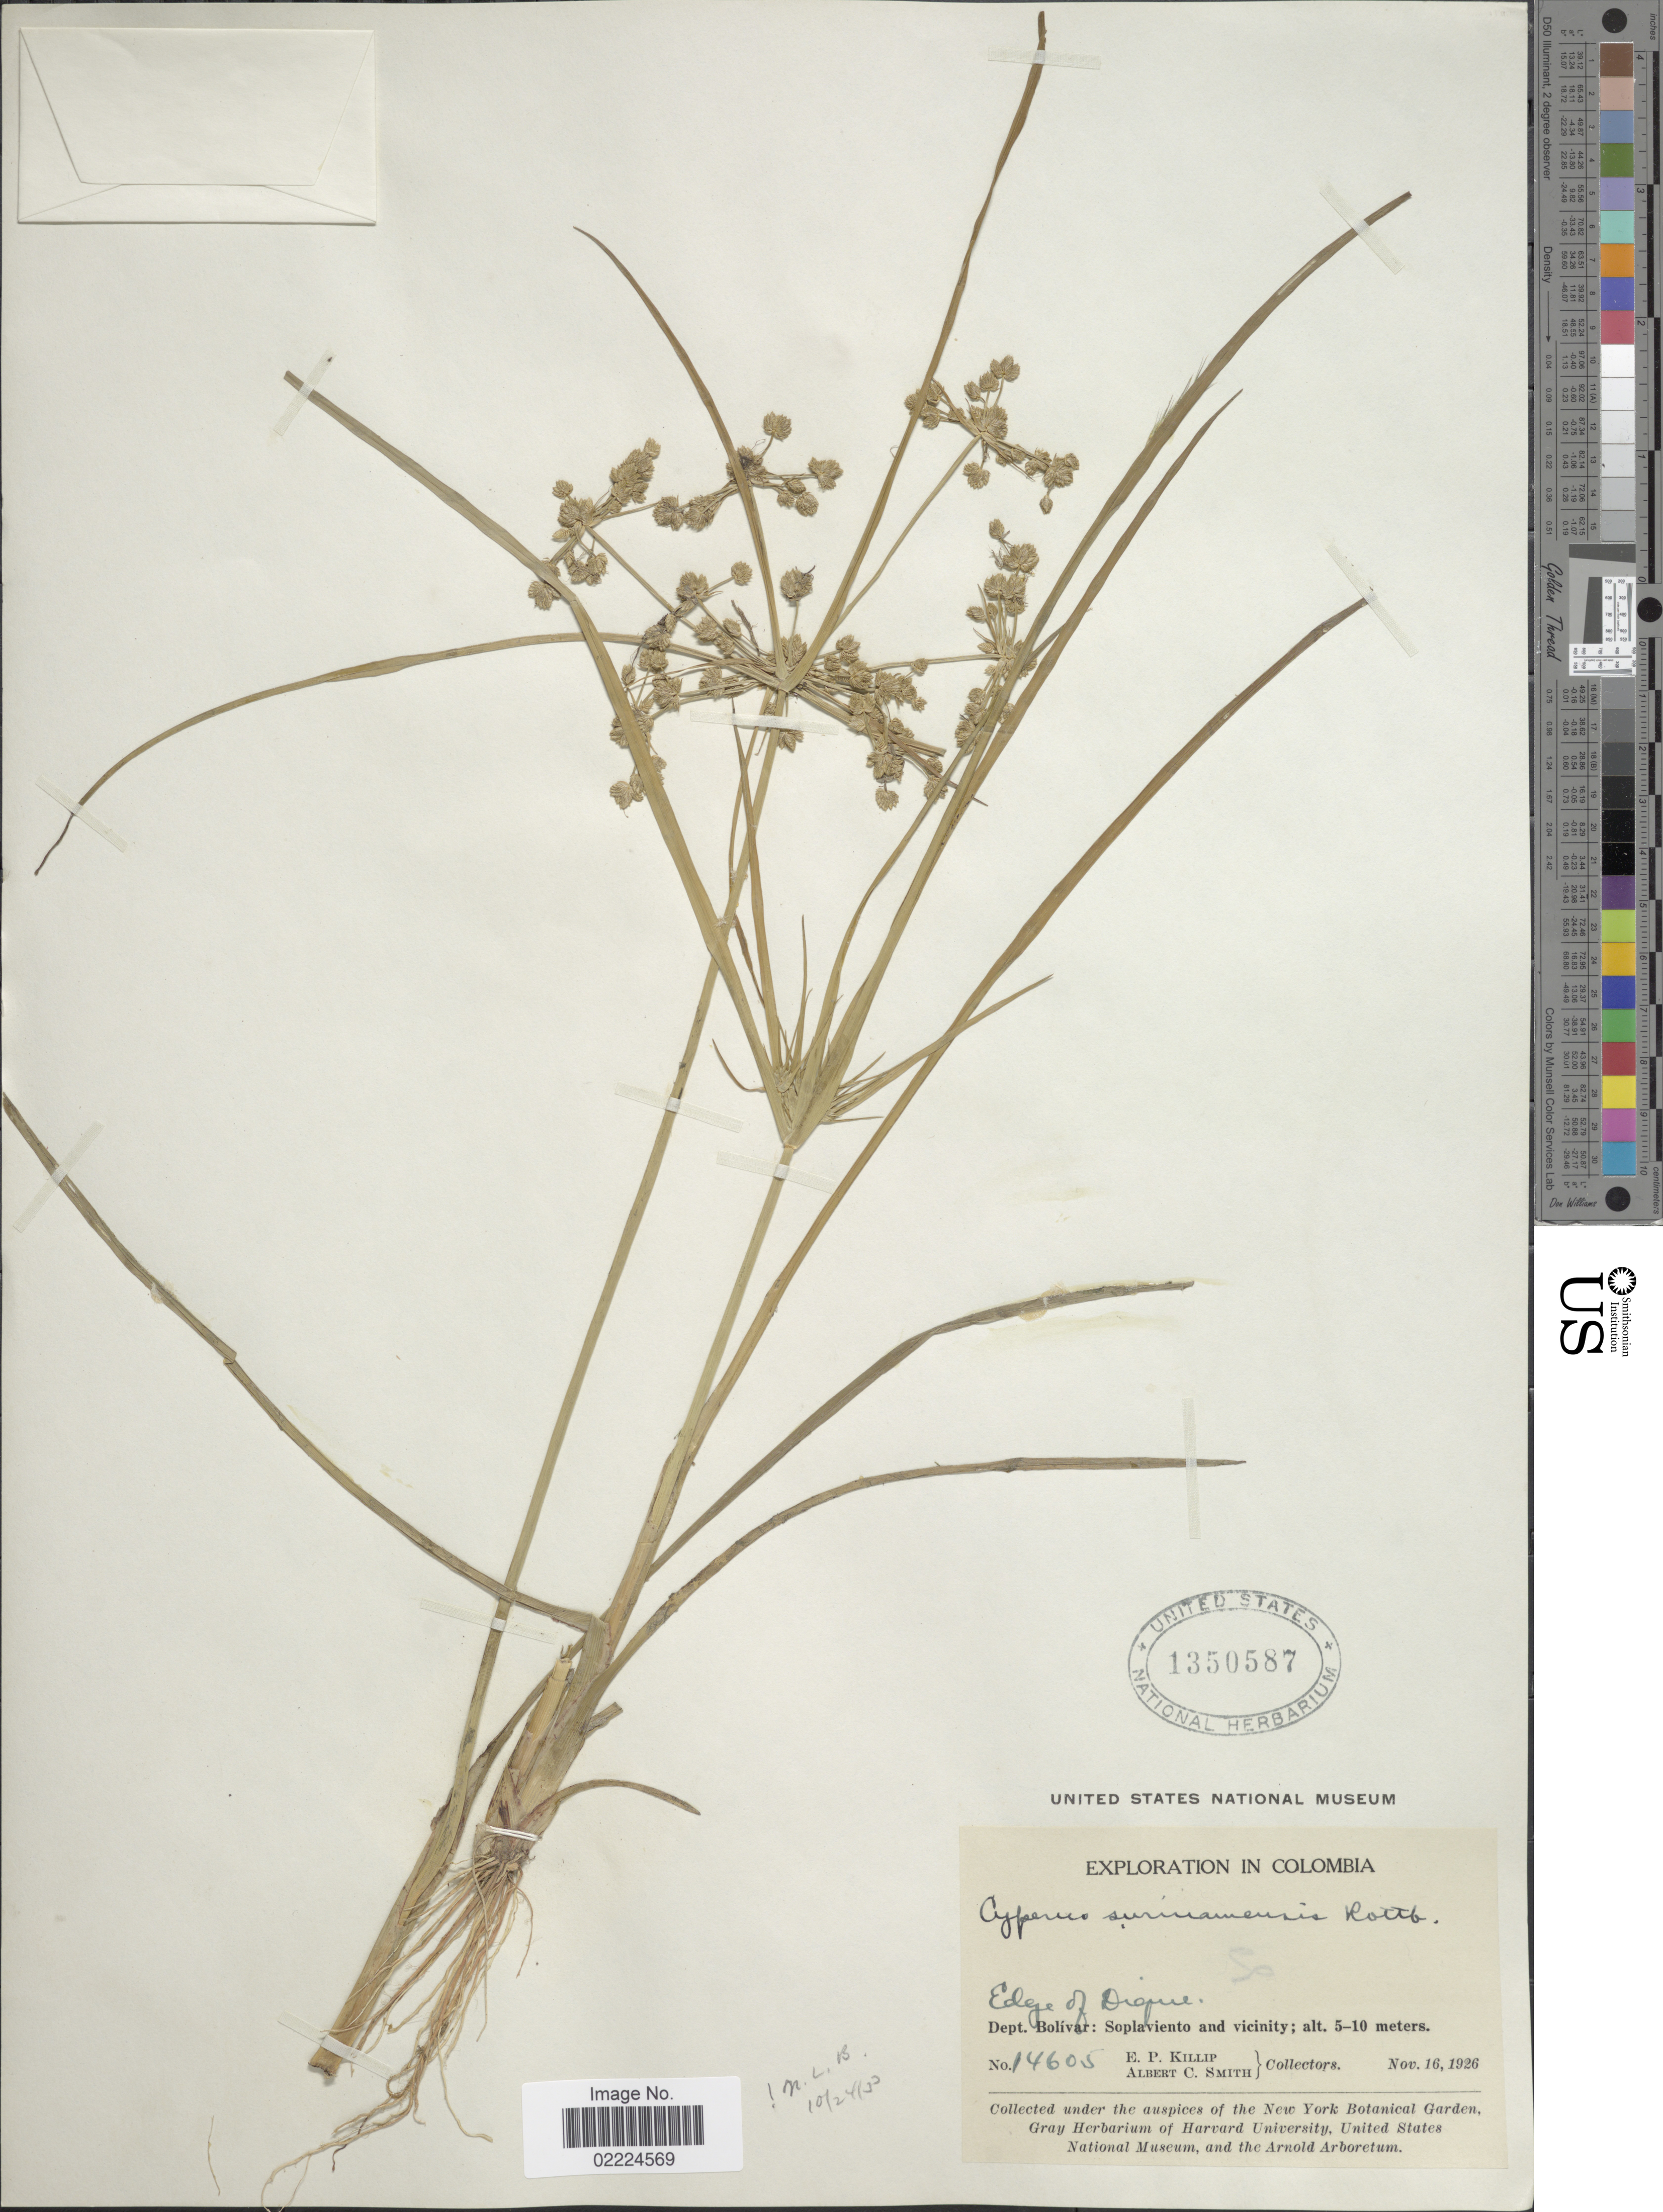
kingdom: Plantae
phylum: Tracheophyta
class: Liliopsida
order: Poales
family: Cyperaceae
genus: Cyperus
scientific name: Cyperus surinamensis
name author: Rottb.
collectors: E. P. Killip & A. C. Smith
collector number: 14605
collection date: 1926-11-16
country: Colombia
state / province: Bolívar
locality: Dept. Bolivar: Soplaviento and vicinity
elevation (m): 5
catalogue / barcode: US 1350587